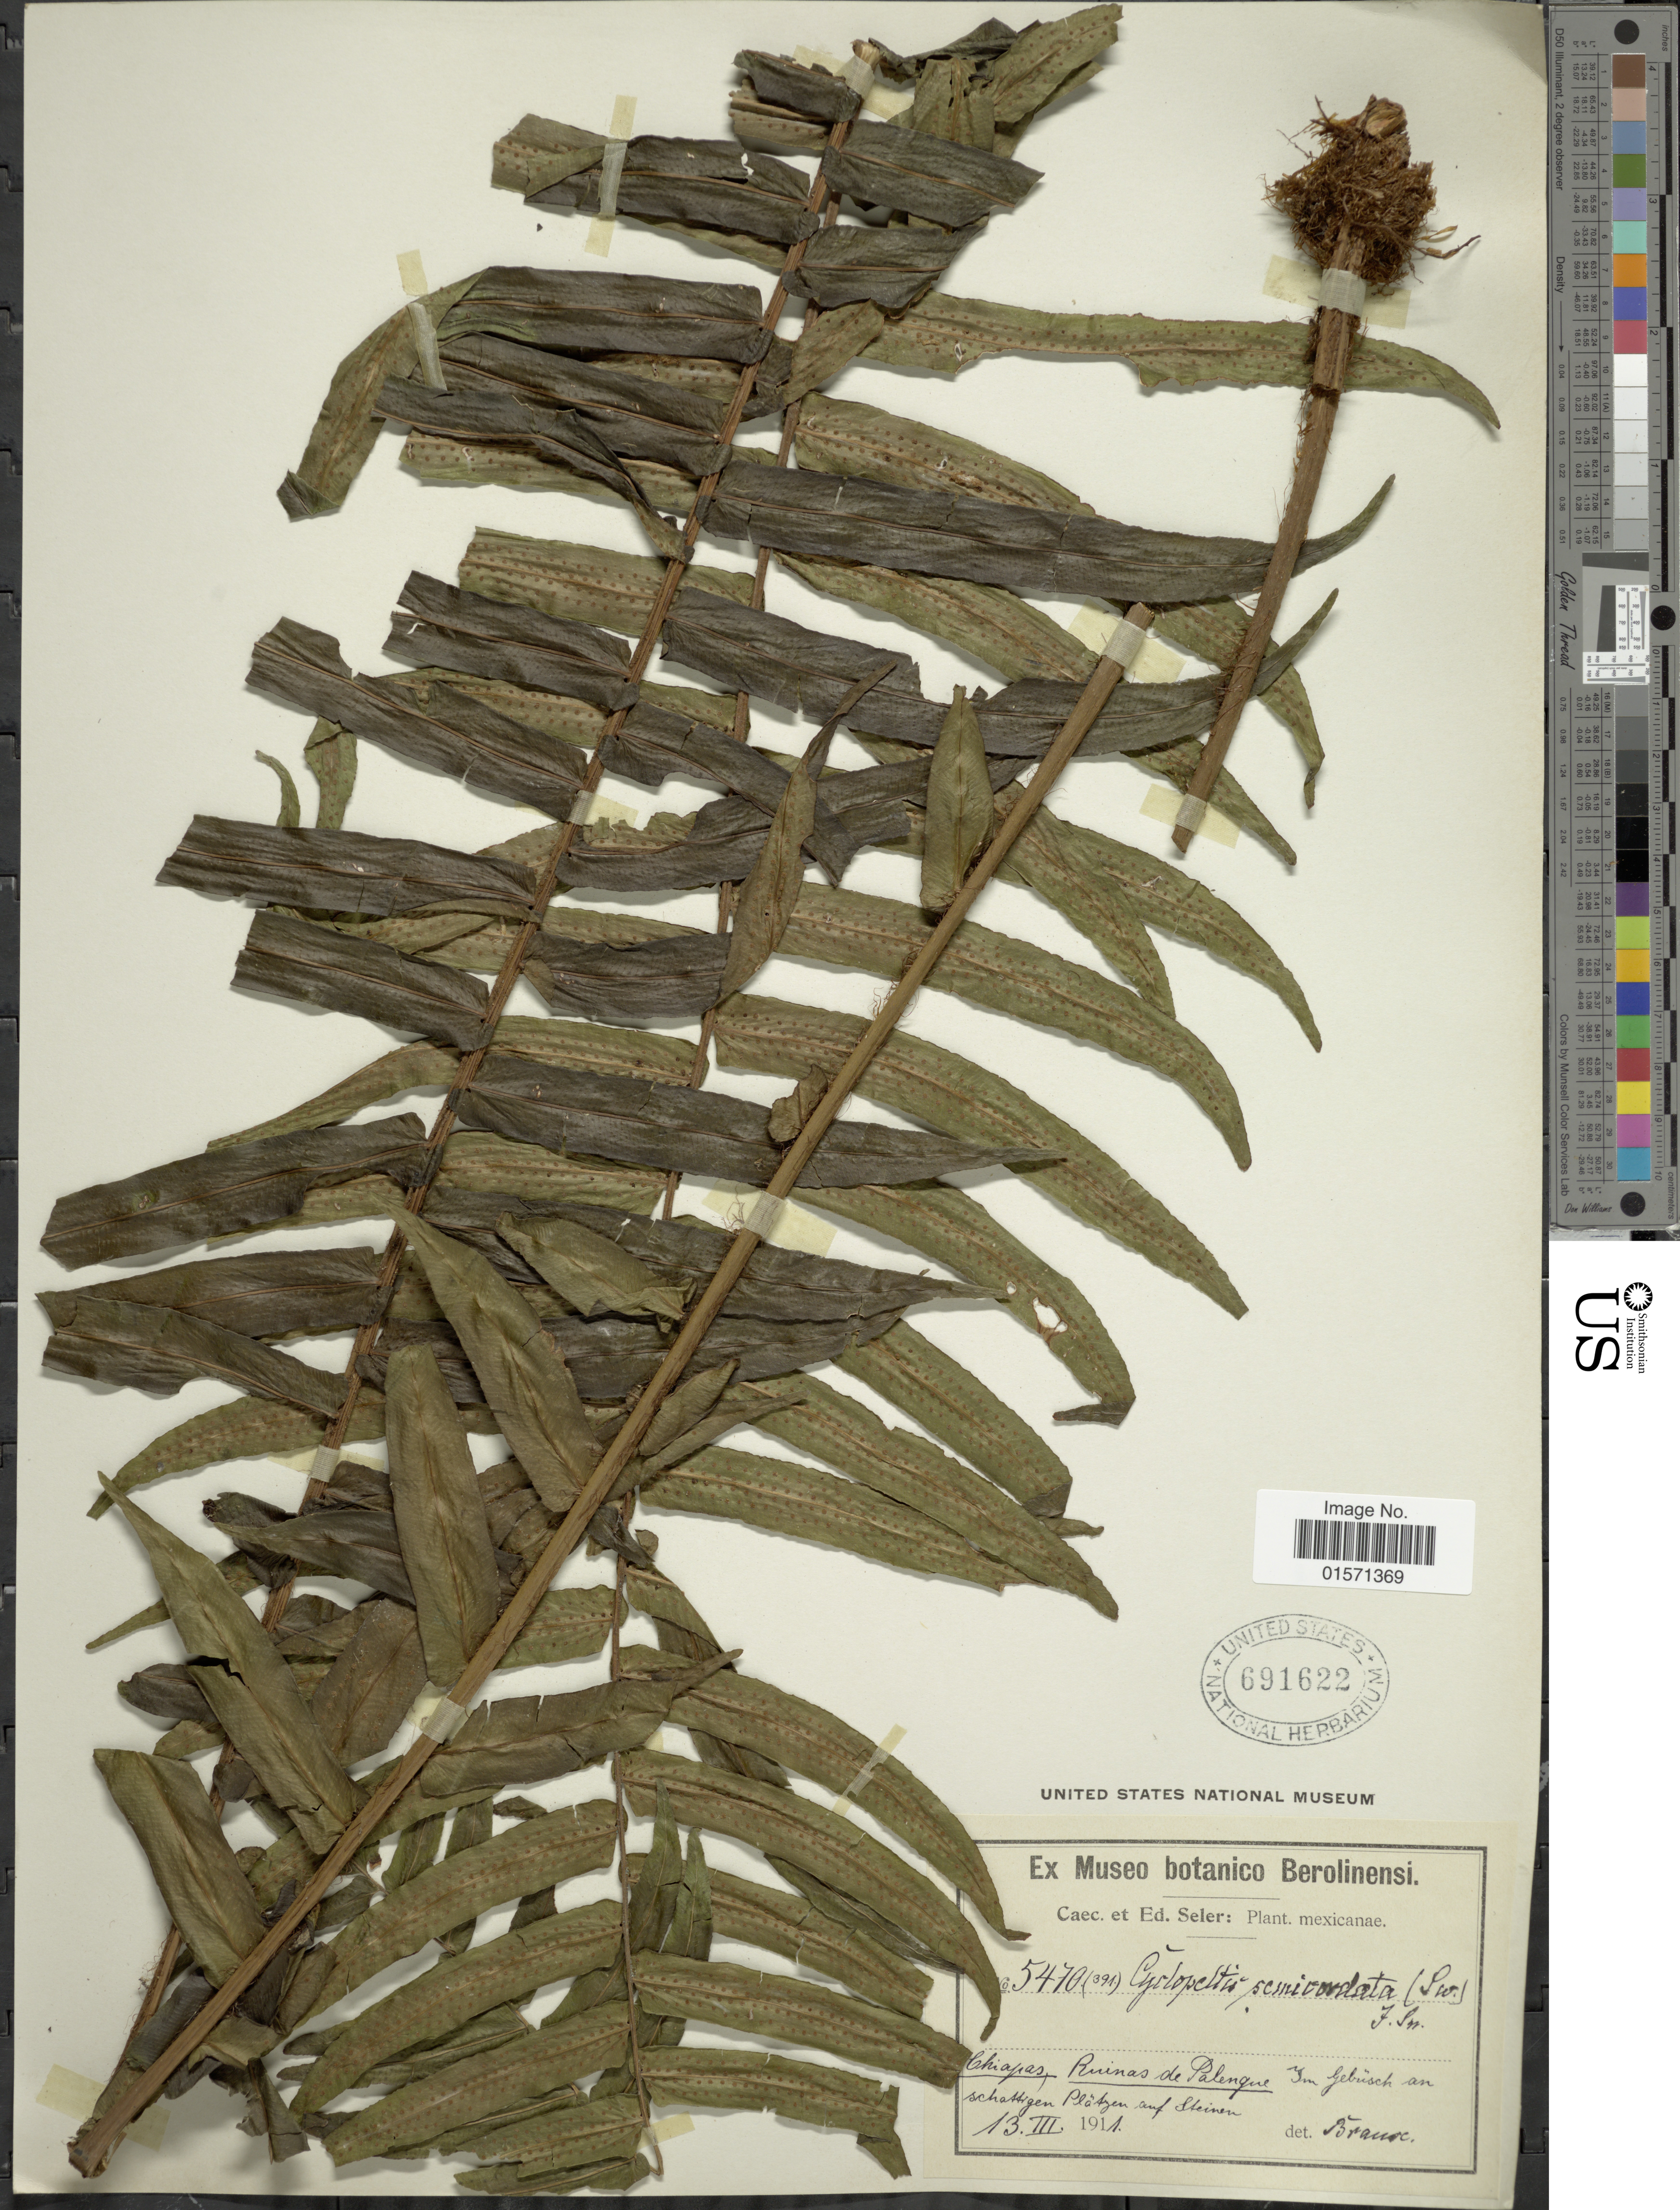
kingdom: Plantae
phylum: Tracheophyta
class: Polypodiopsida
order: Polypodiales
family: Lomariopsidaceae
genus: Cyclopeltis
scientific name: Cyclopeltis semicordata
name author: (Sw.) J. Sm.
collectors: -. Seler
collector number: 5470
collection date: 1911-03-13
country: Mexico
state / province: Chiapas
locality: Ruinas de Palenque. Im Gebusch an schattigen Platzen auf Steinen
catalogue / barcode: US 691622